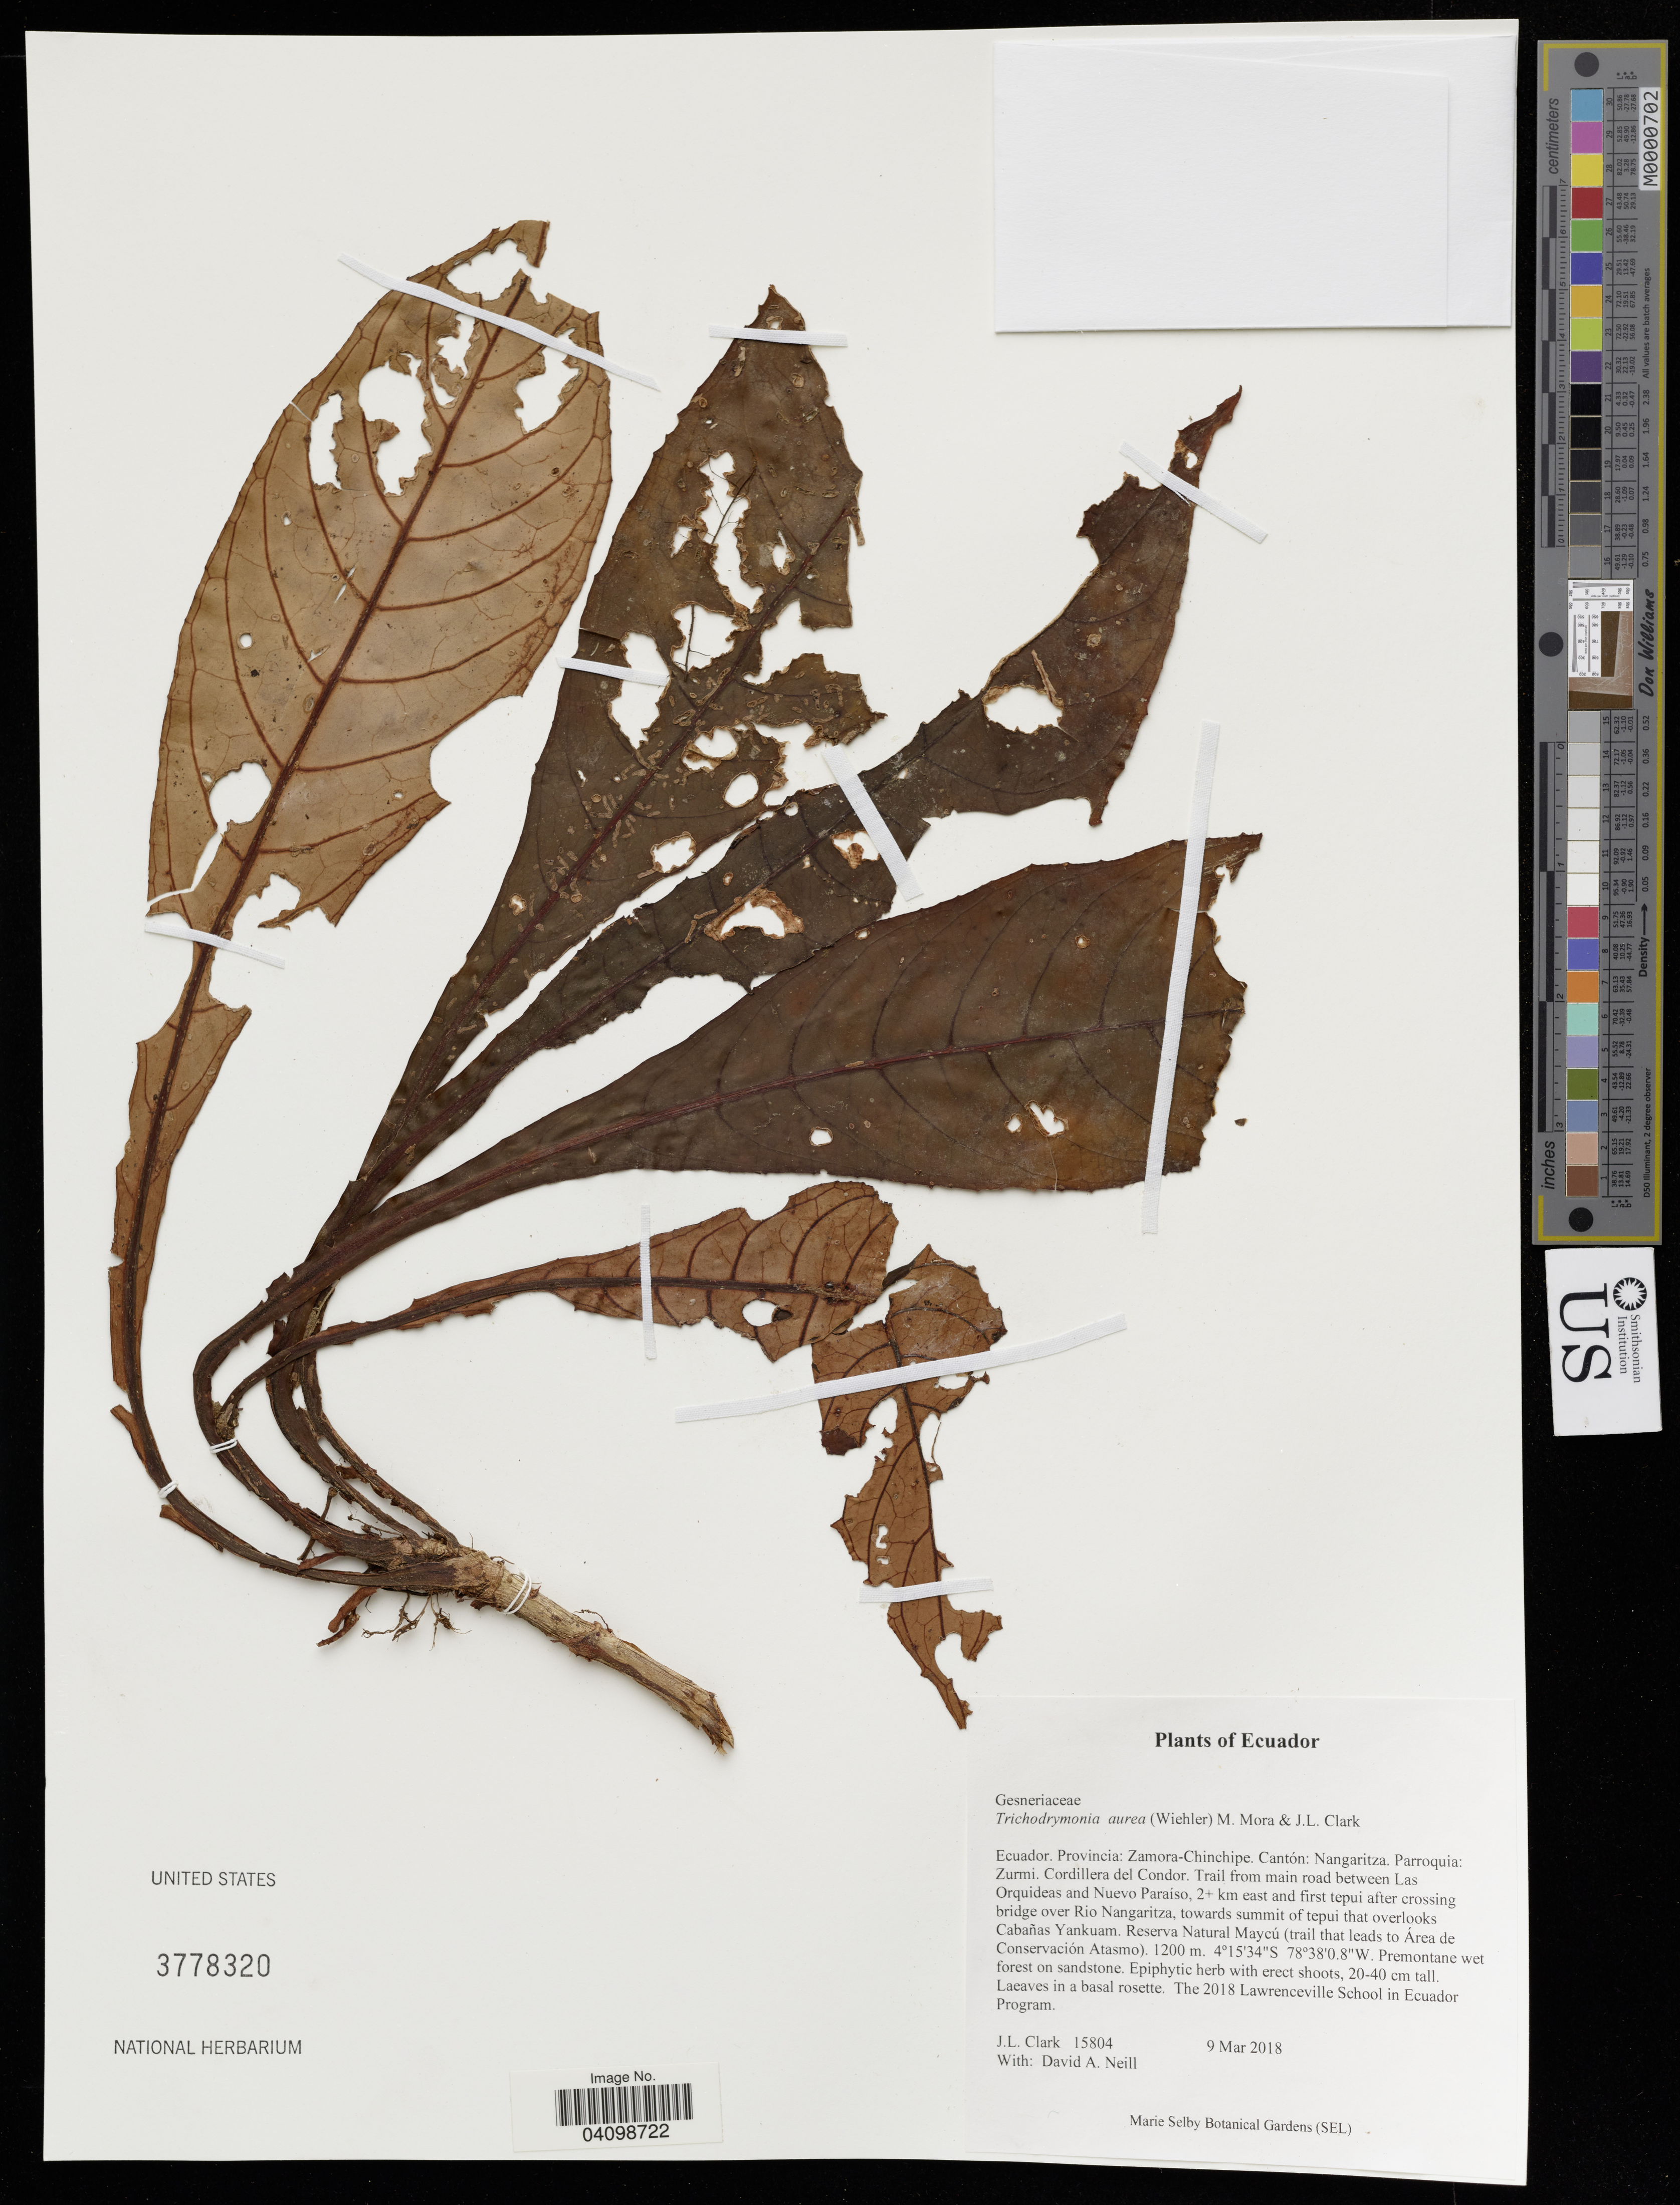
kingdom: Plantae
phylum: Tracheophyta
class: Magnoliopsida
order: Lamiales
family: Gesneriaceae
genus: Trichodrymonia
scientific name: Trichodrymonia aurea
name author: (Wiehler) M.M. Mora & J.L. Clark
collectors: J. Clark & A. Neill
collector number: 15804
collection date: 2018-03-09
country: Ecuador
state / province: Zamora-Chinchipe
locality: Cantón: Nangaritza. Parroquia: Zurmi. Cordillera del Condor. Trail from main road between Las Orquideas and Nuevo Paraíso, 2+ km east and first tepui after crossing bridge over Rio Nangaritza, towards summit of tepui that overlooks Cabañas Yankuam. Reserv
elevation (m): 1200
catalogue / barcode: US 3778320